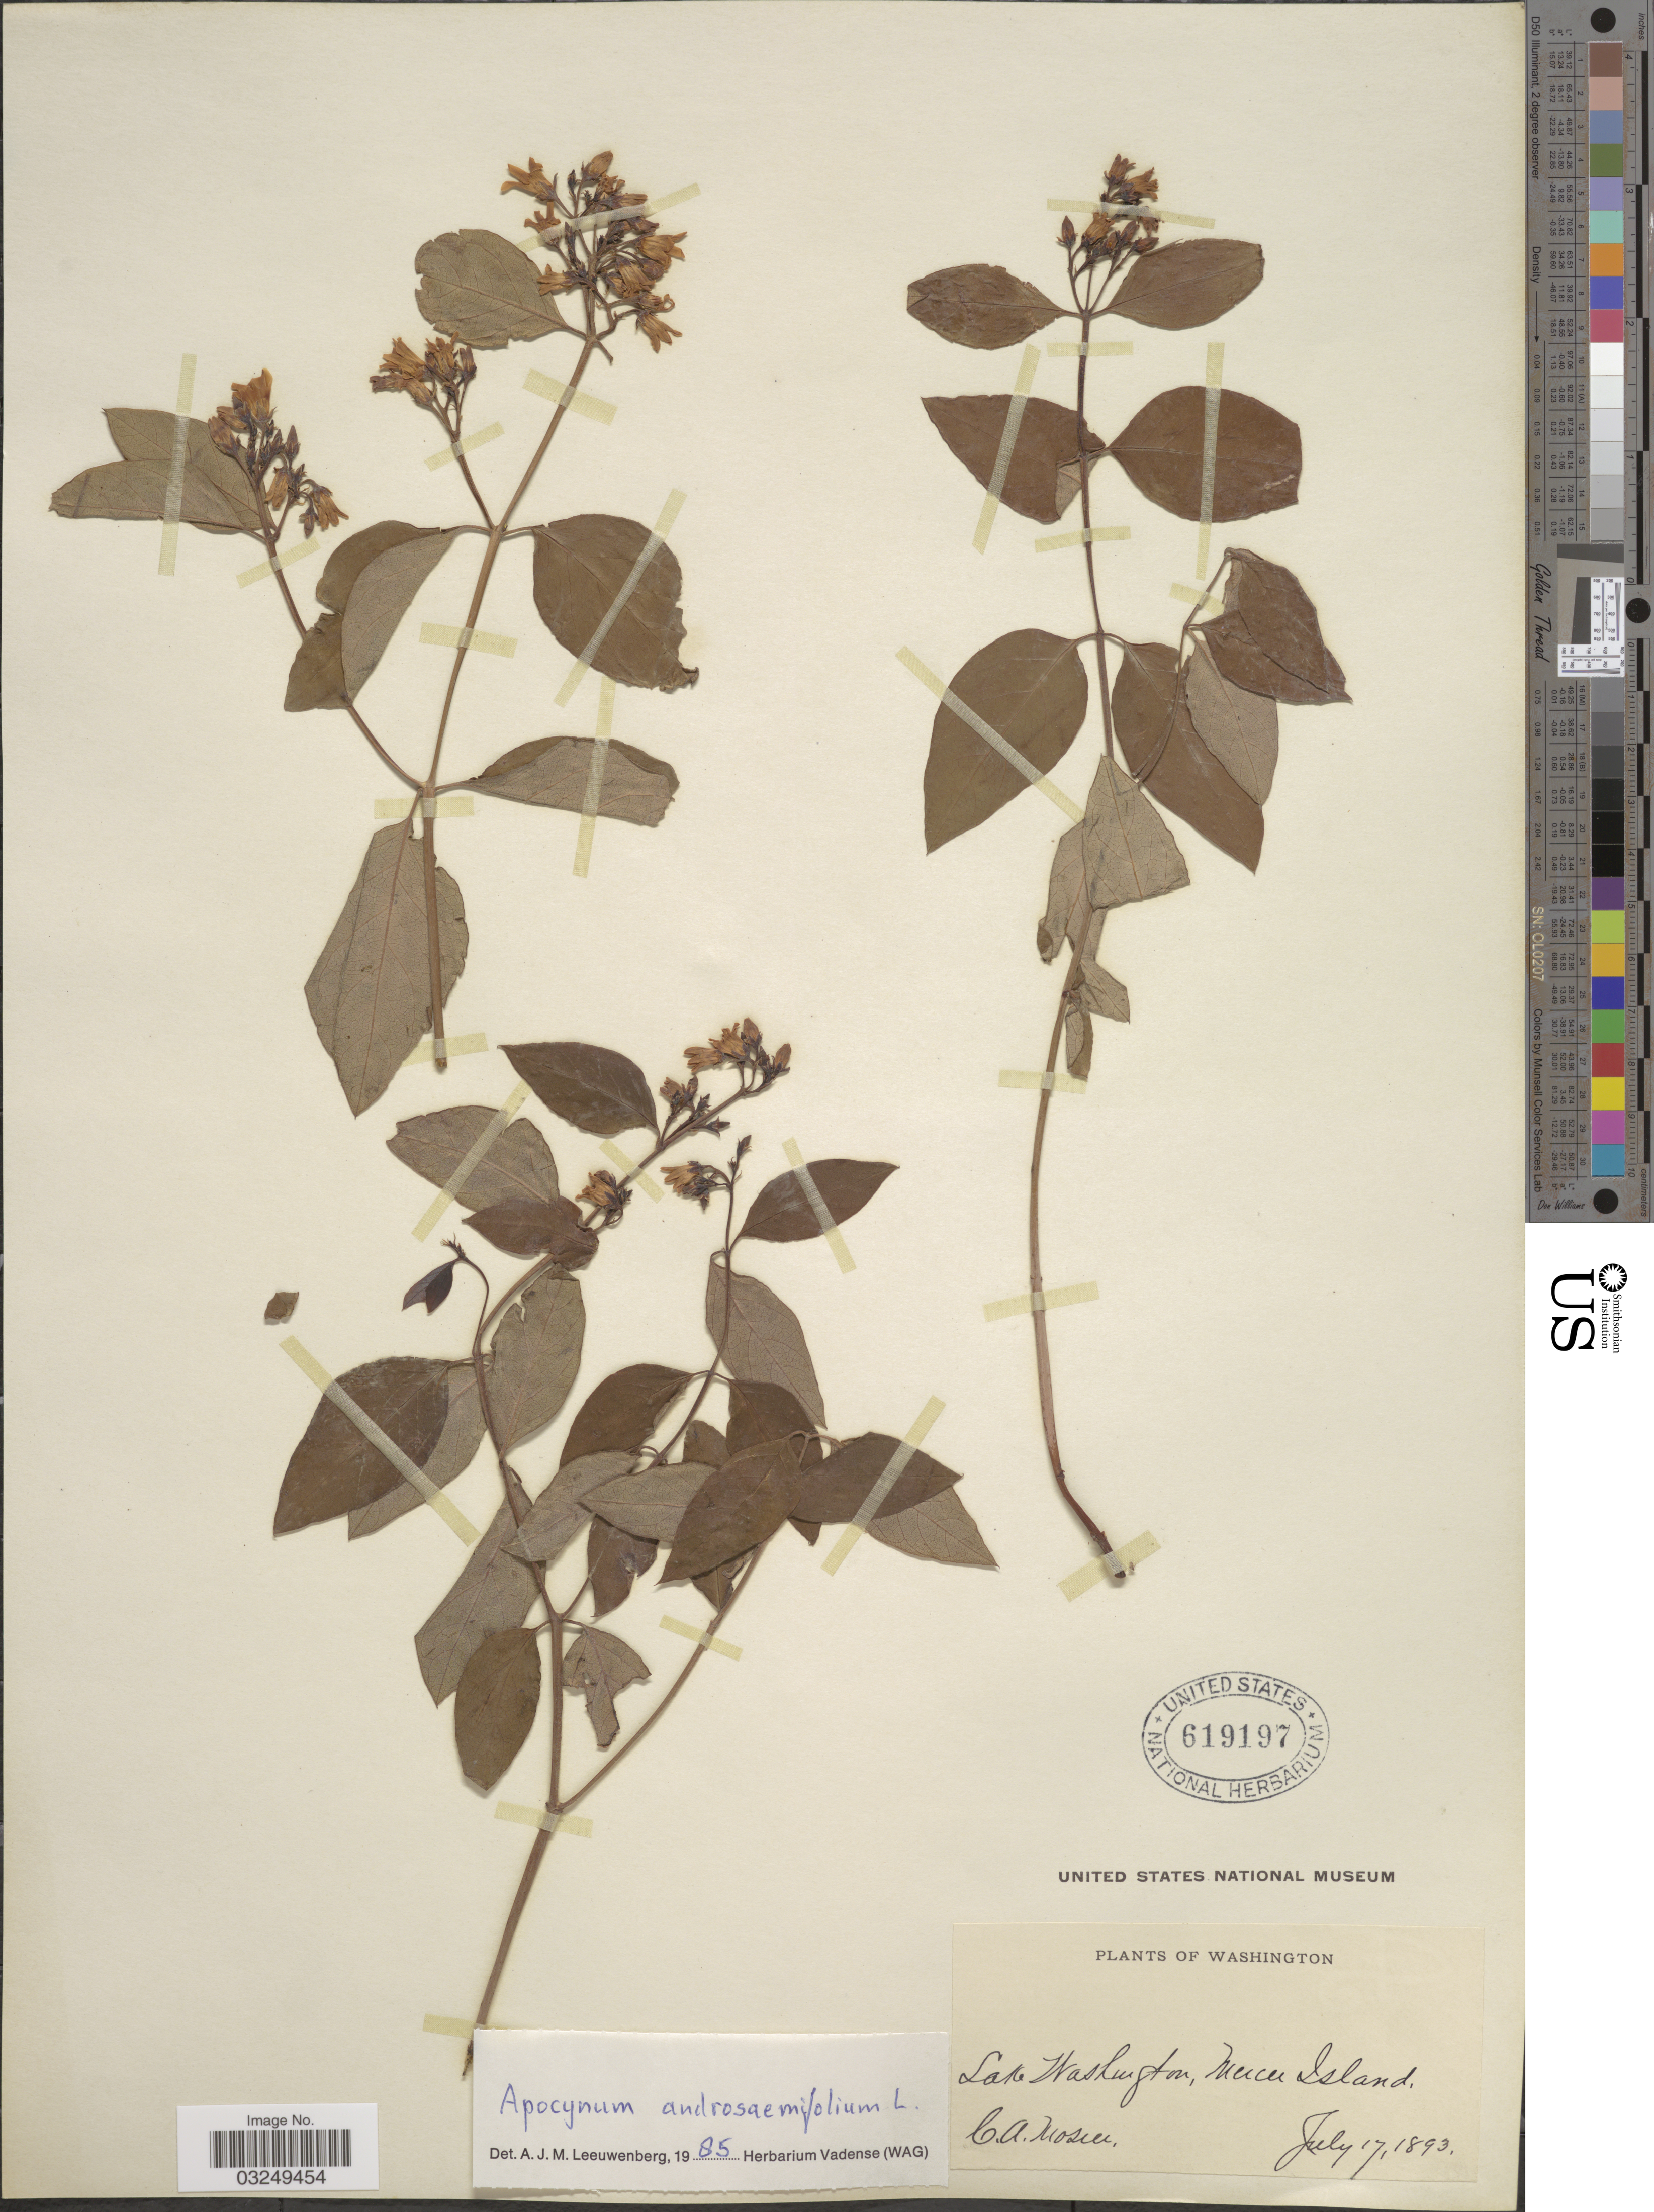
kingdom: Plantae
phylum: Tracheophyta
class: Magnoliopsida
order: Gentianales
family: Apocynaceae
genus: Apocynum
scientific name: Apocynum androsaemifolium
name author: L.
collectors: C. A. Mosier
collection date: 1893-07-17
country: United States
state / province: Washington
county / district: King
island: Mercer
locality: Lake Washington, Mercer Island.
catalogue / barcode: US 619197